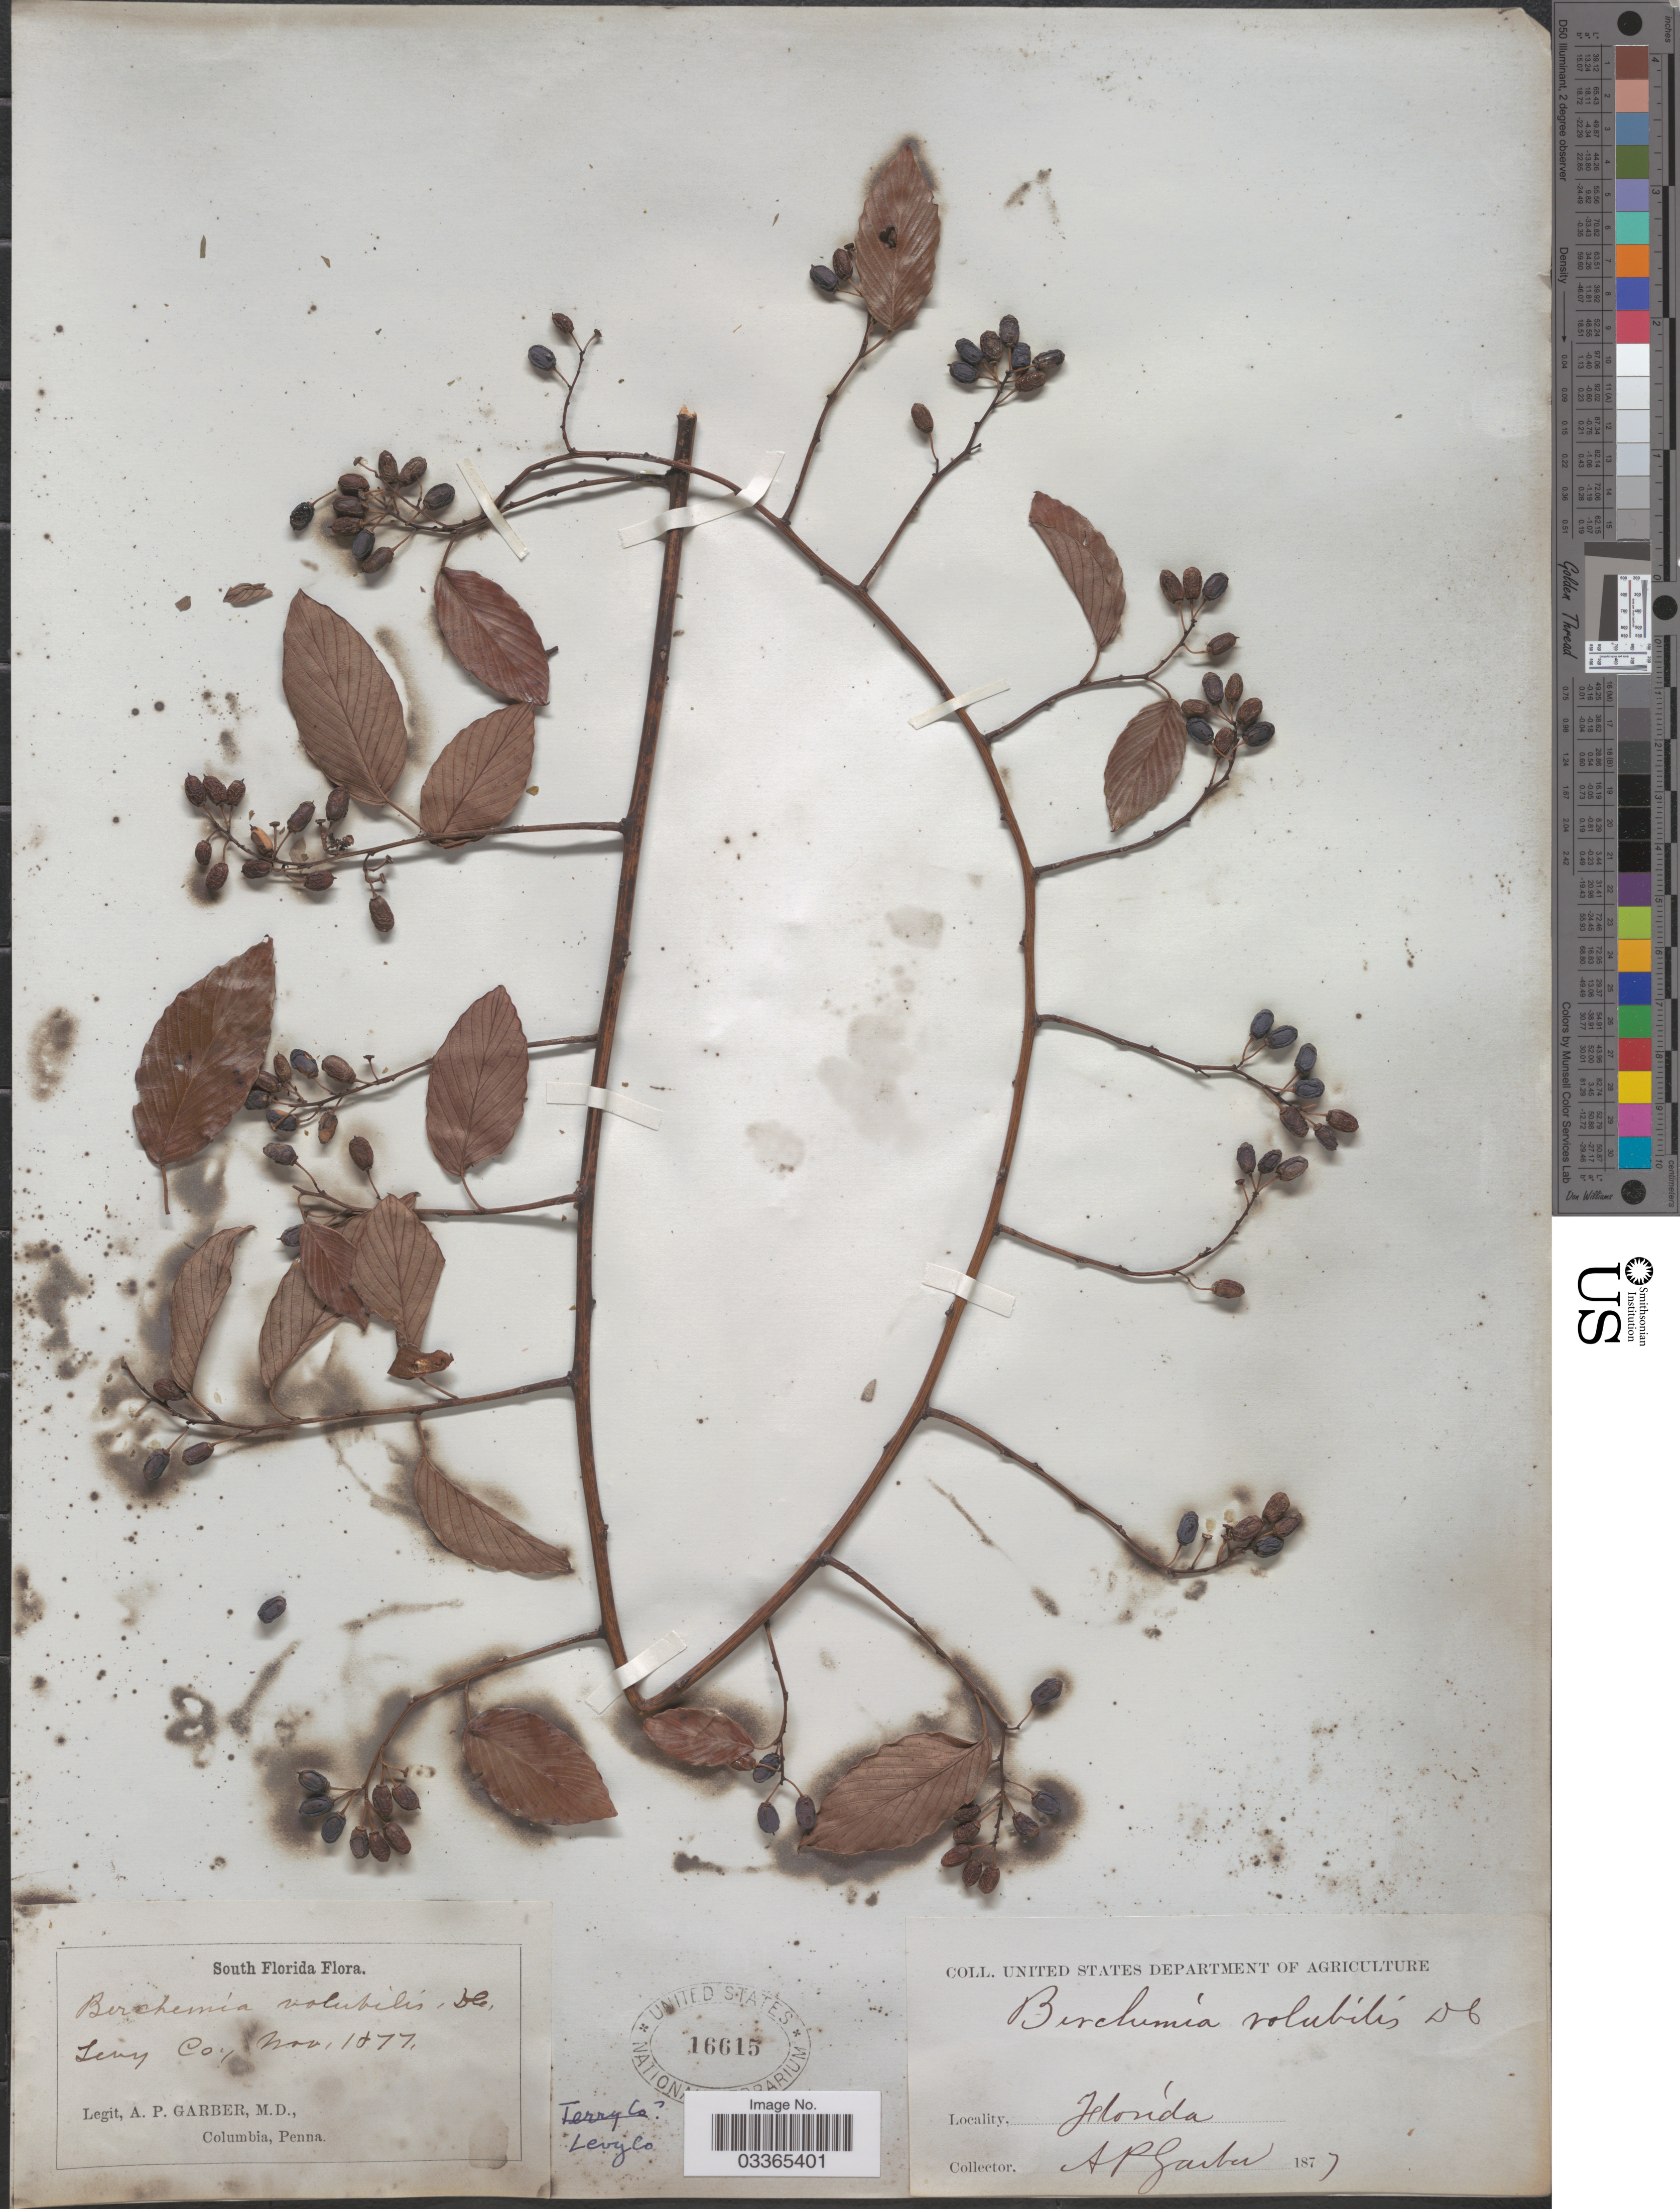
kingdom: Plantae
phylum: Tracheophyta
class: Magnoliopsida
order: Rosales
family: Rhamnaceae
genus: Berchemia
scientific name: Berchemia scandens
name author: (Hill) K. Koch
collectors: A. P. Garber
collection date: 1877-11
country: United States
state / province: Florida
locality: Levy Co.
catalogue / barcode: US 16615